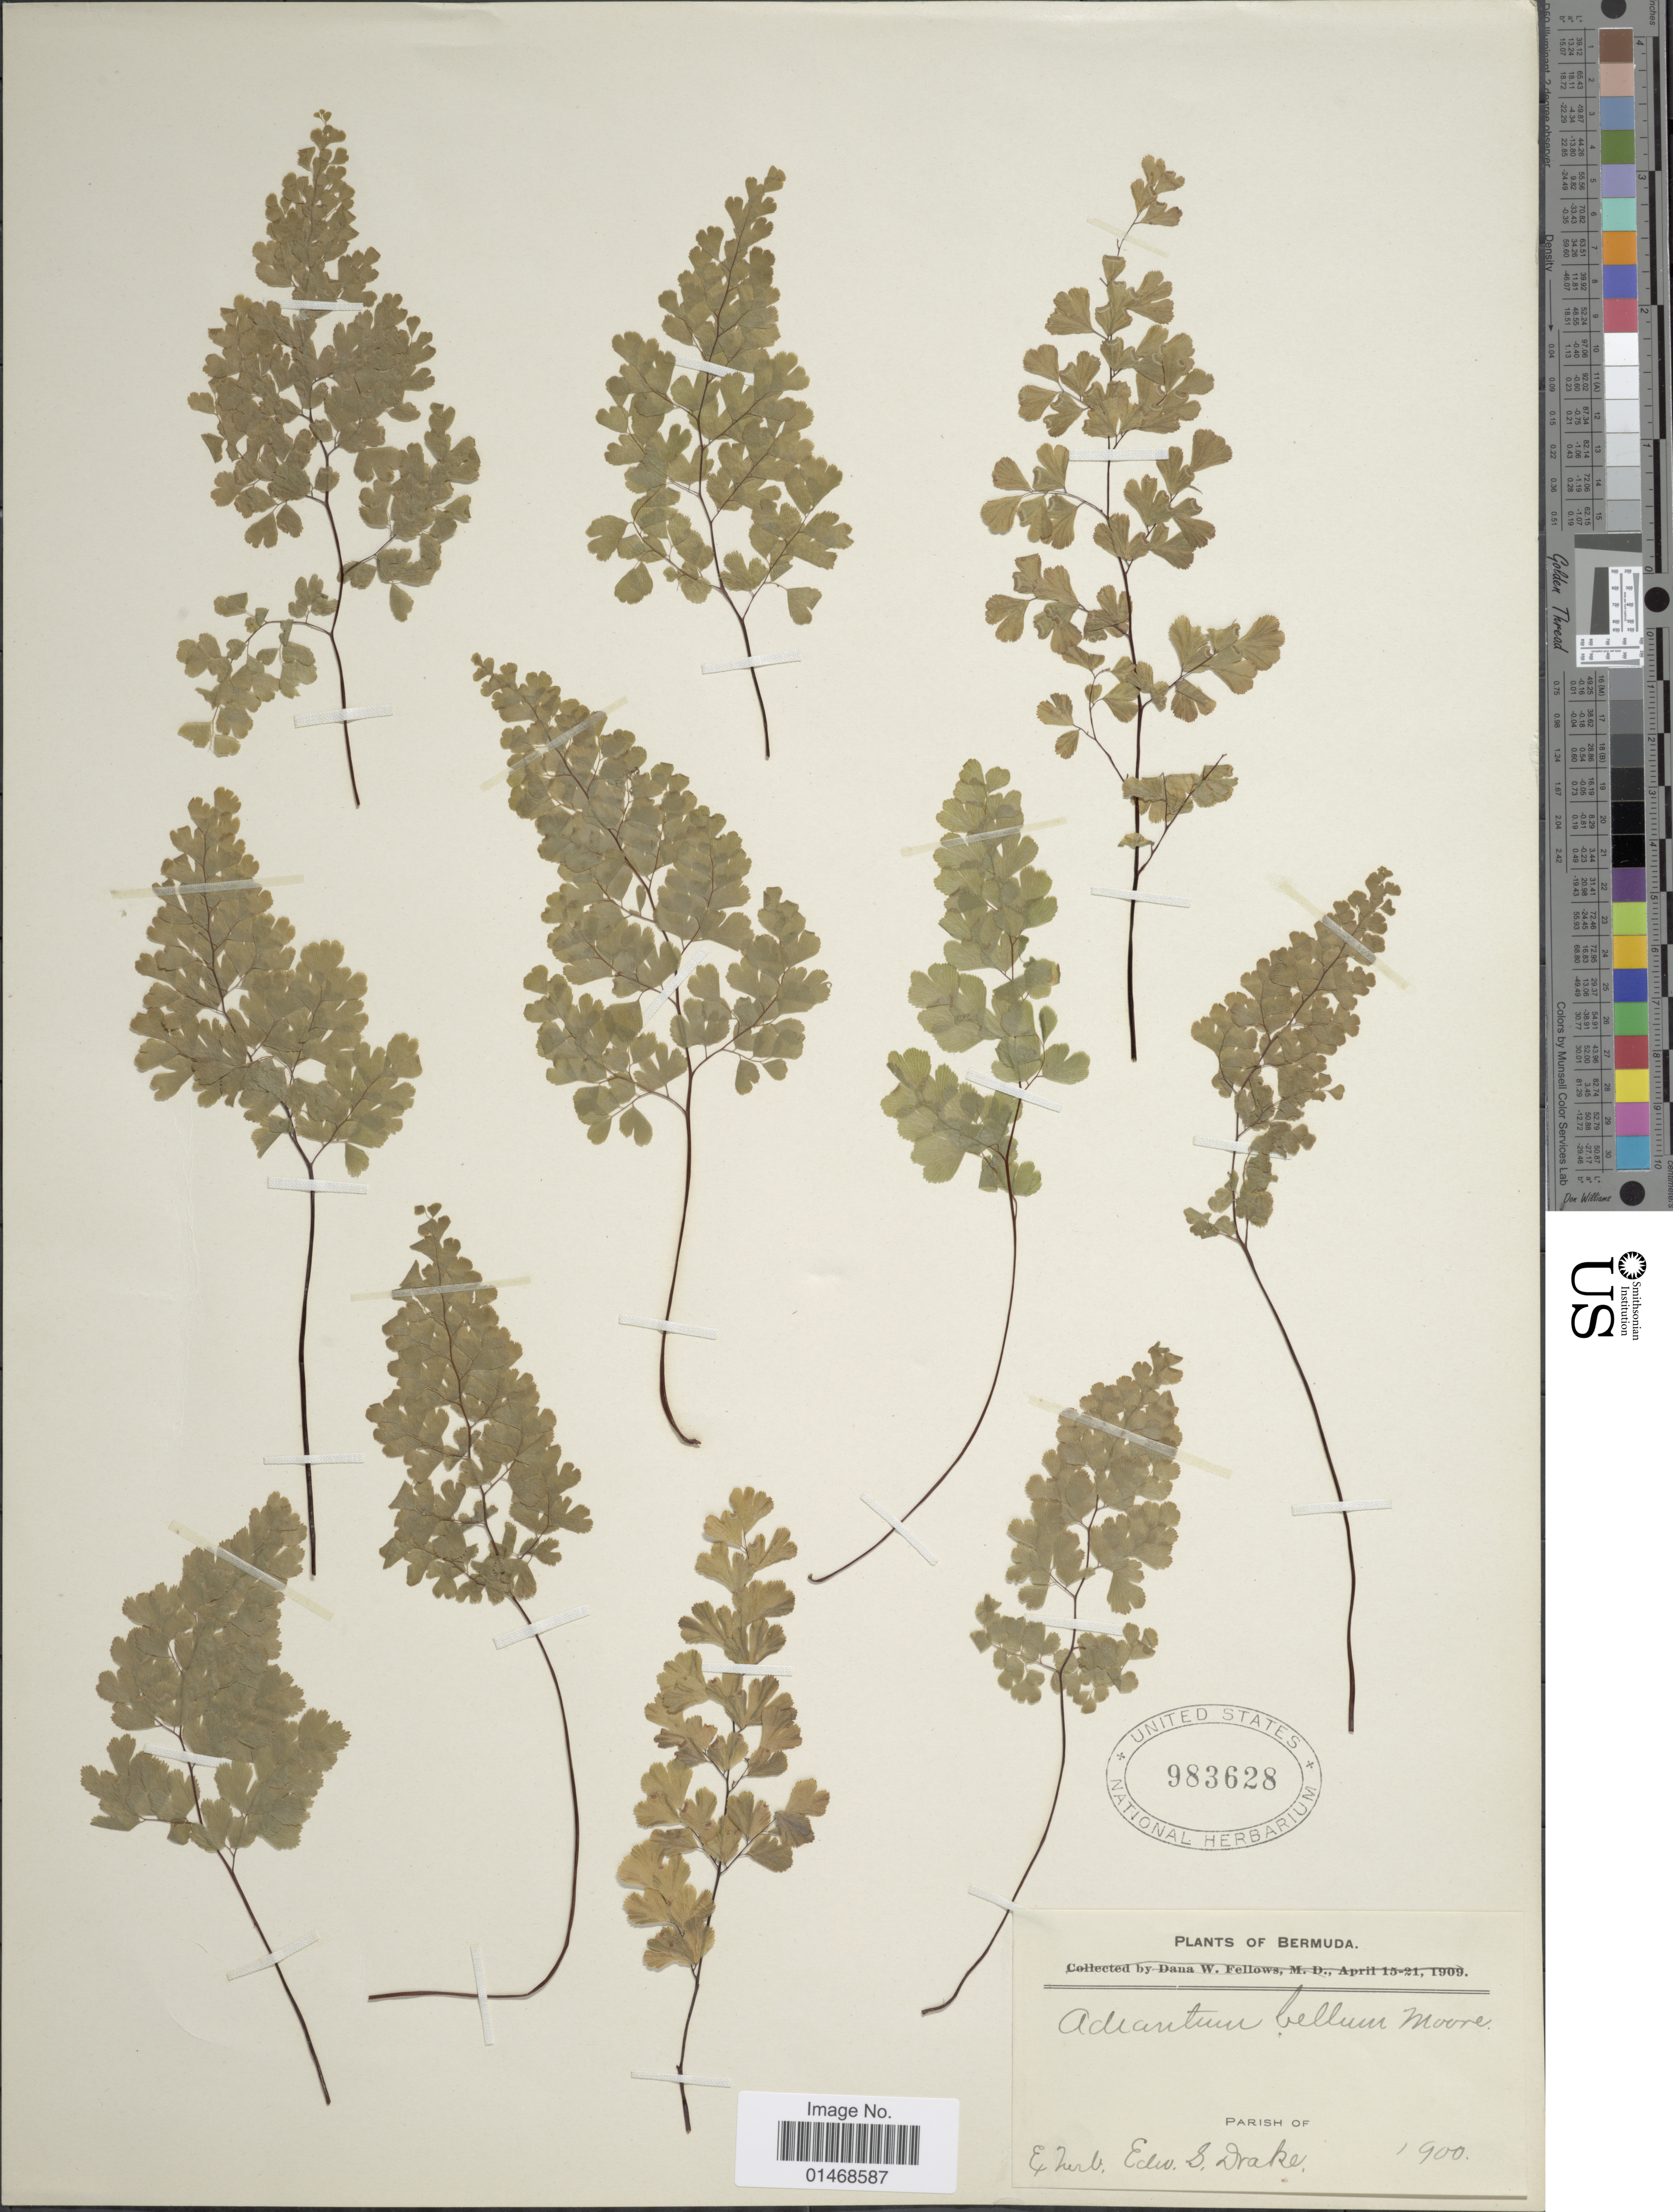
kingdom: Plantae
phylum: Tracheophyta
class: Polypodiopsida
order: Polypodiales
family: Pteridaceae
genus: Adiantum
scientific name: Adiantum bellum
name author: T. Moore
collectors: ex herb. E. Drake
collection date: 1900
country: Bermuda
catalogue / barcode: US 983628